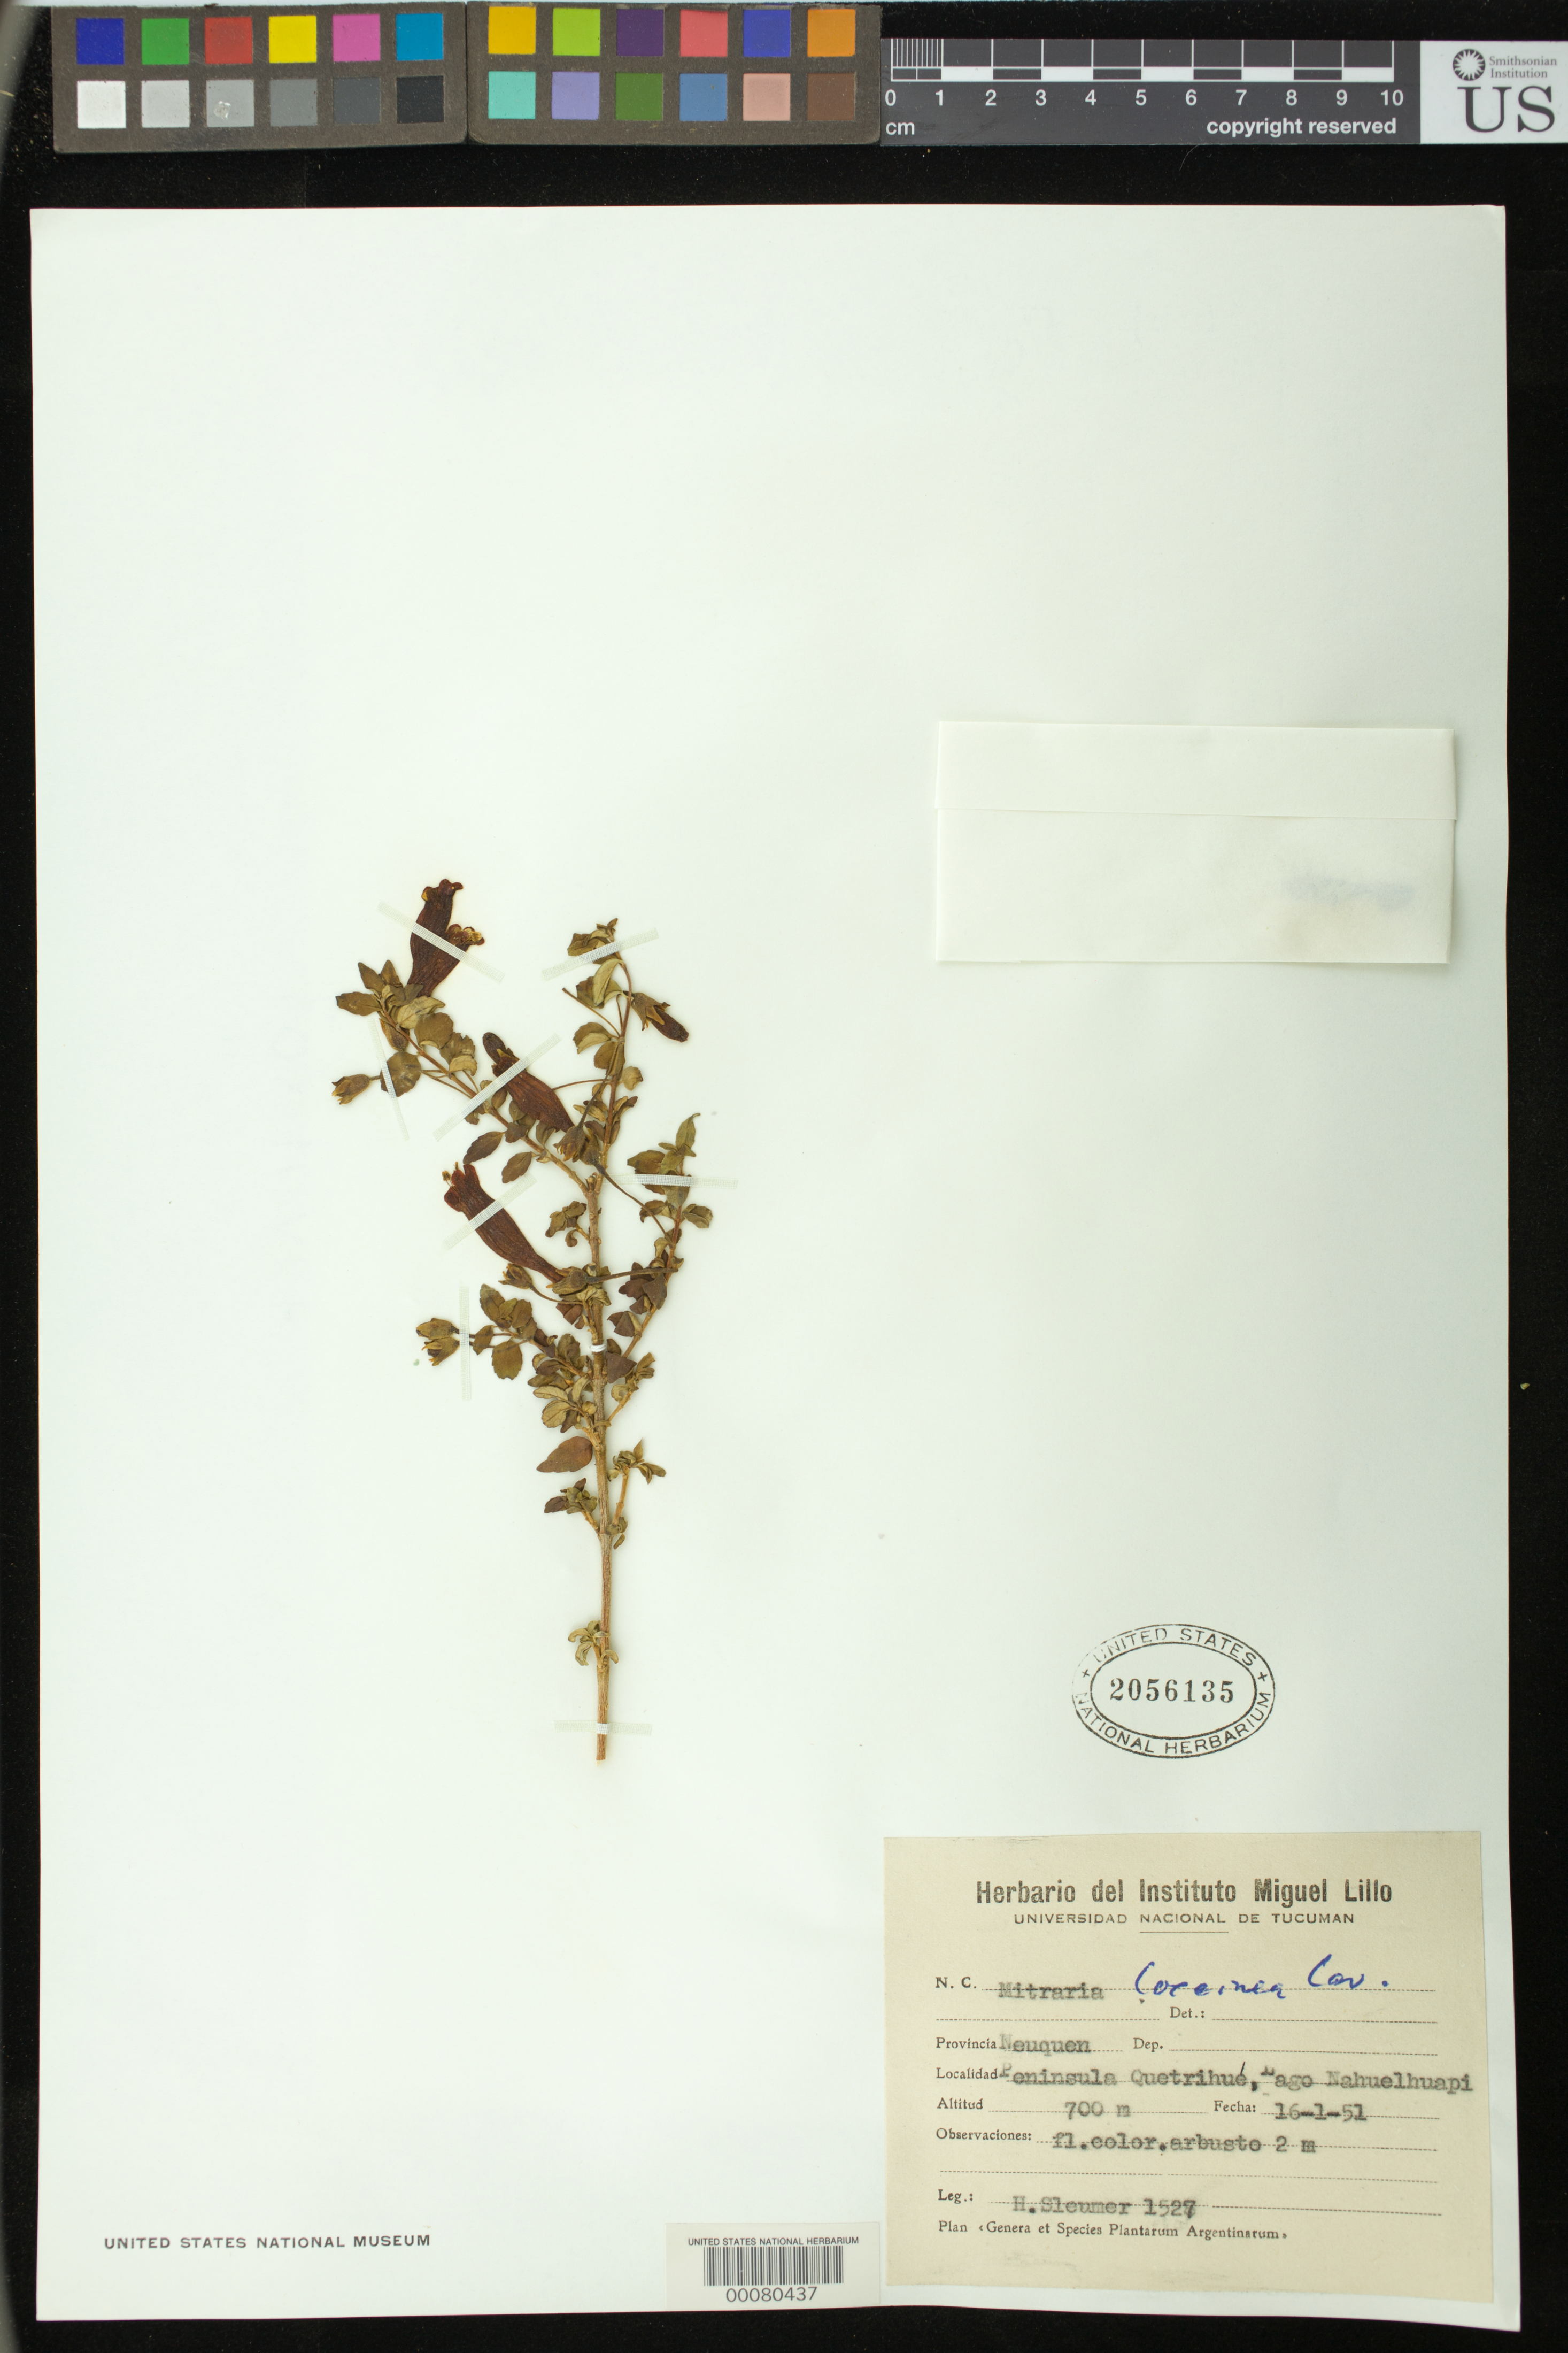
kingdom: Plantae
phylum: Tracheophyta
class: Magnoliopsida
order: Lamiales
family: Gesneriaceae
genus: Mitraria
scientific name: Mitraria coccinea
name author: Cav.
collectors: H. O. Sleumer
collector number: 1527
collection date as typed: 16 Jan 1951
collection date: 1951-01-16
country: Argentina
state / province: Neuquén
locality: Peninsula Quetrihue, Lago Nahuelhuapi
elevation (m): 700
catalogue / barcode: US 2056135